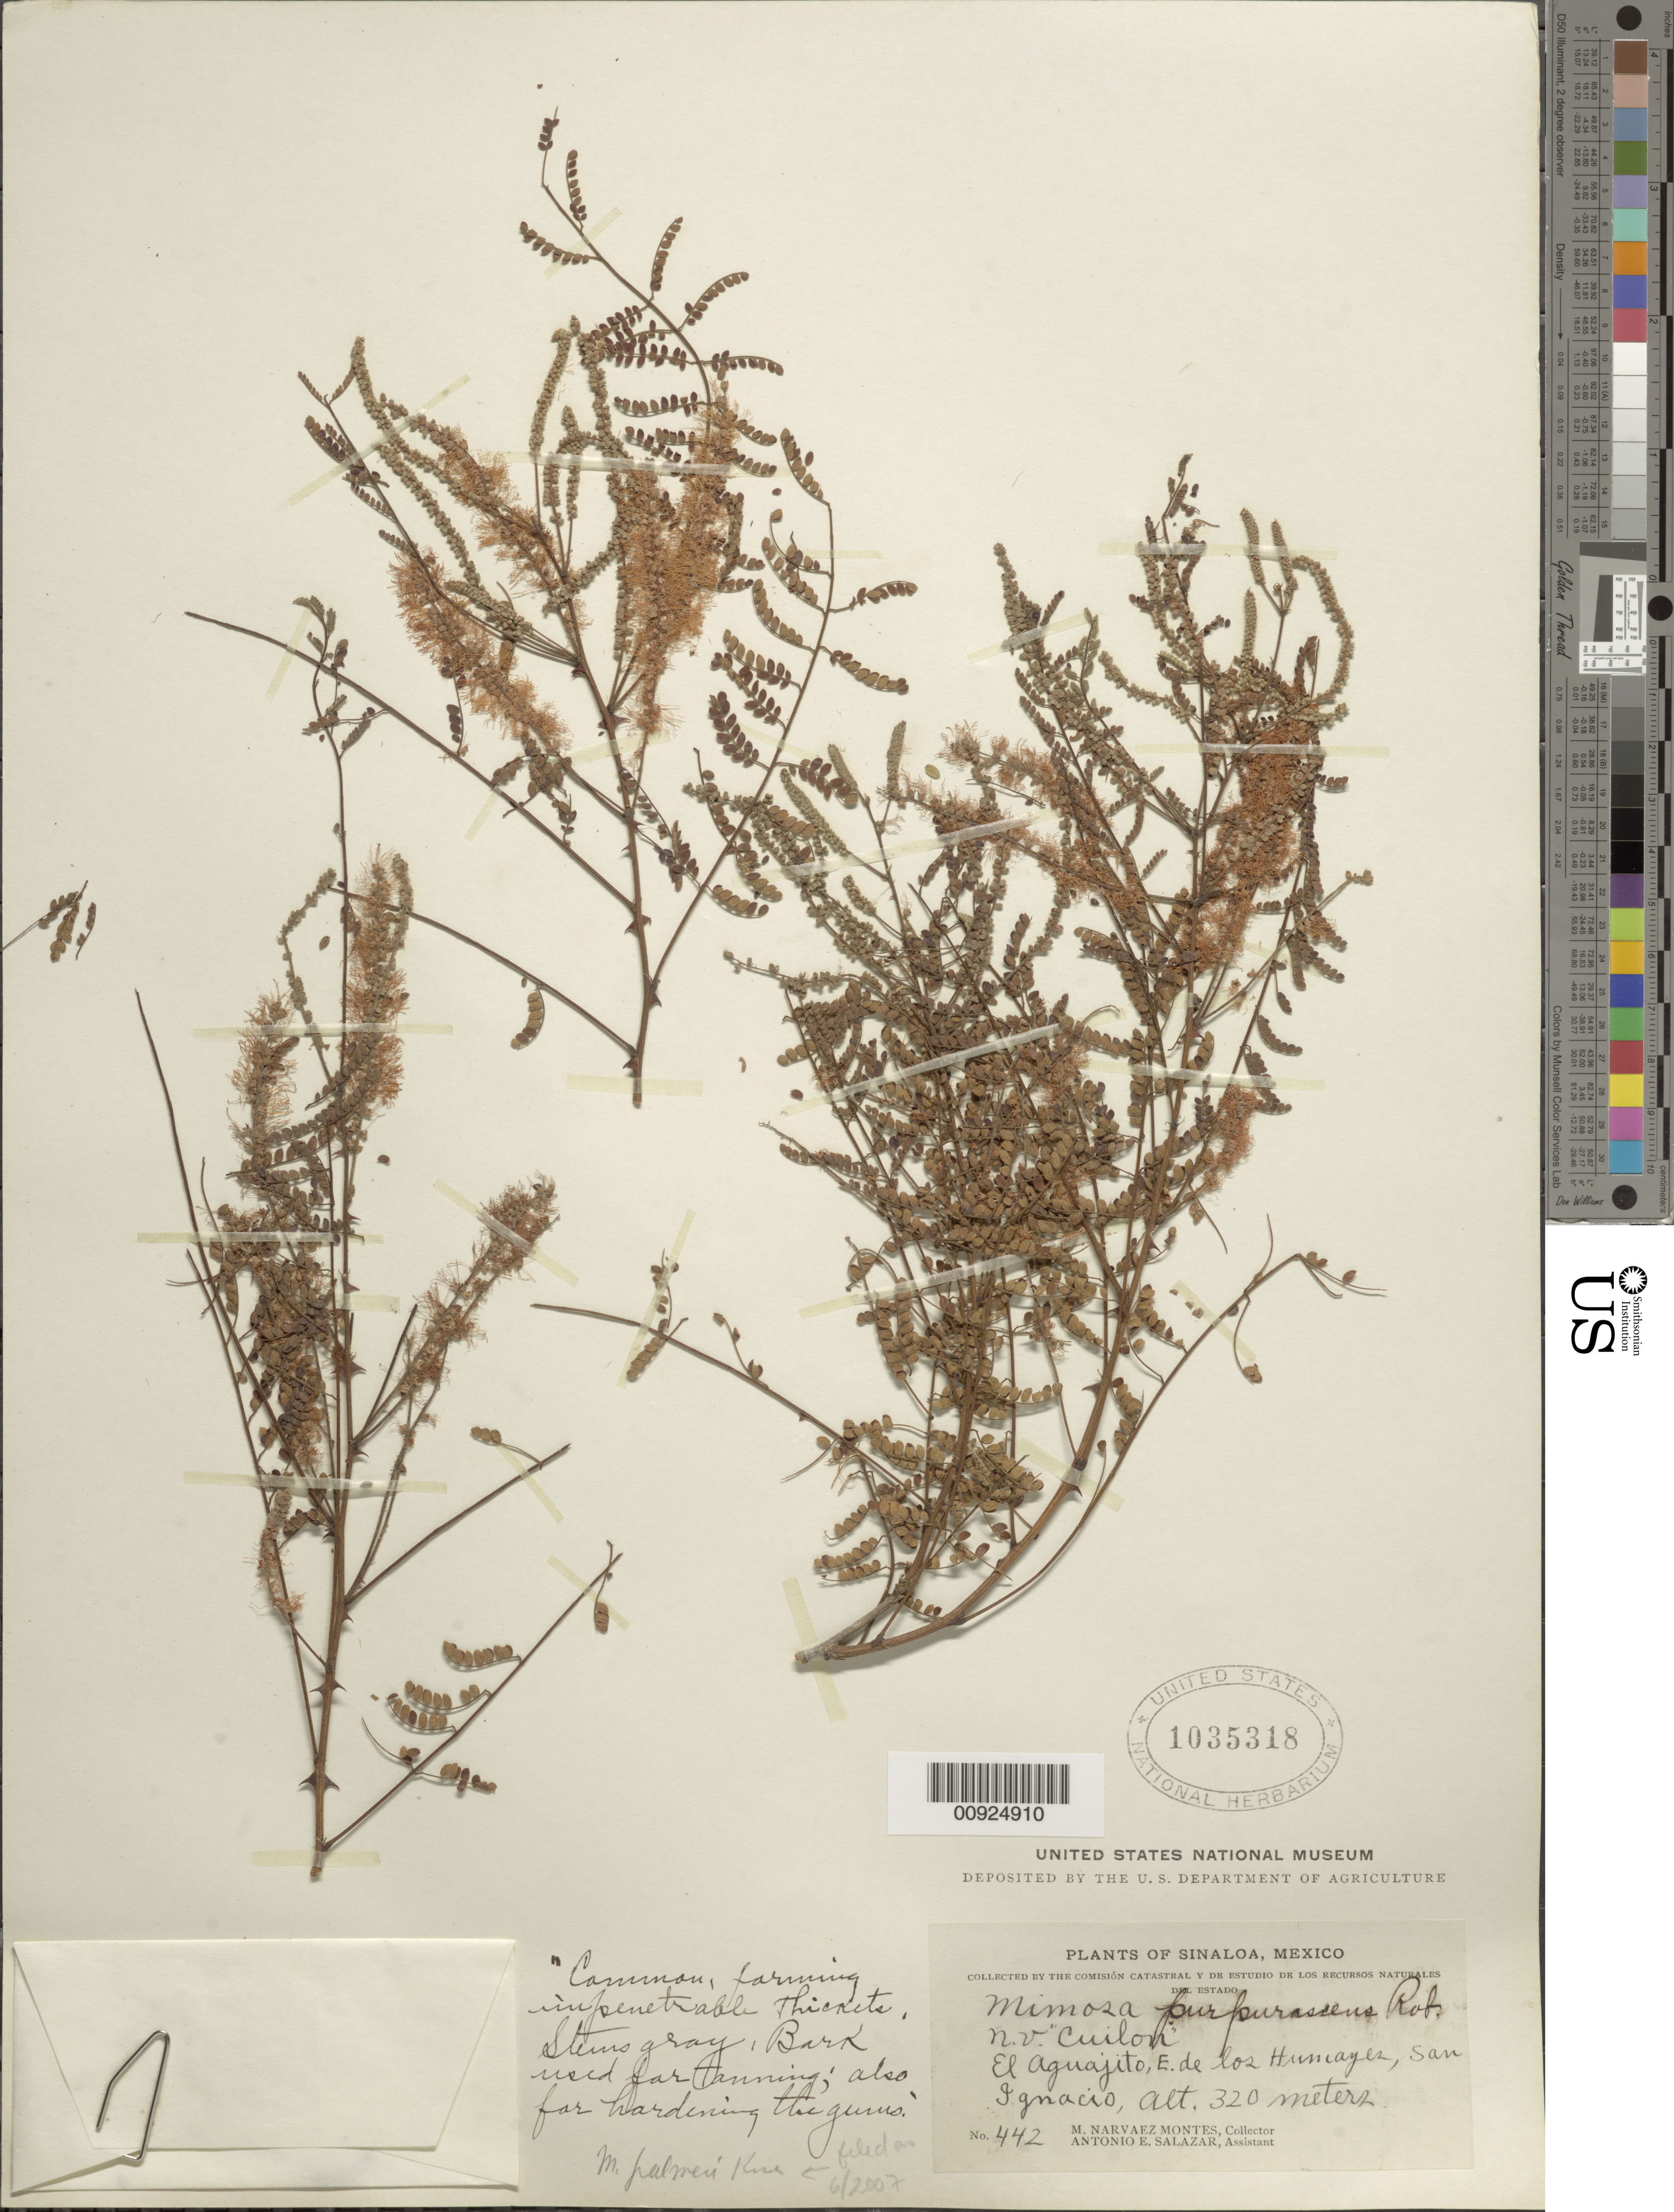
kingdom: Plantae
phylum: Tracheophyta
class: Magnoliopsida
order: Fabales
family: Fabaceae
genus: Mimosa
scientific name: Mimosa palmeri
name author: Rose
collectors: M. Narvaez-Montes & A. E. Salazar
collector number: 442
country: Mexico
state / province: Sinaloa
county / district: San Ignacio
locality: El Aguajito, E de los Humayes, San Ignacio, Sinaloa.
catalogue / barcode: US 1035318